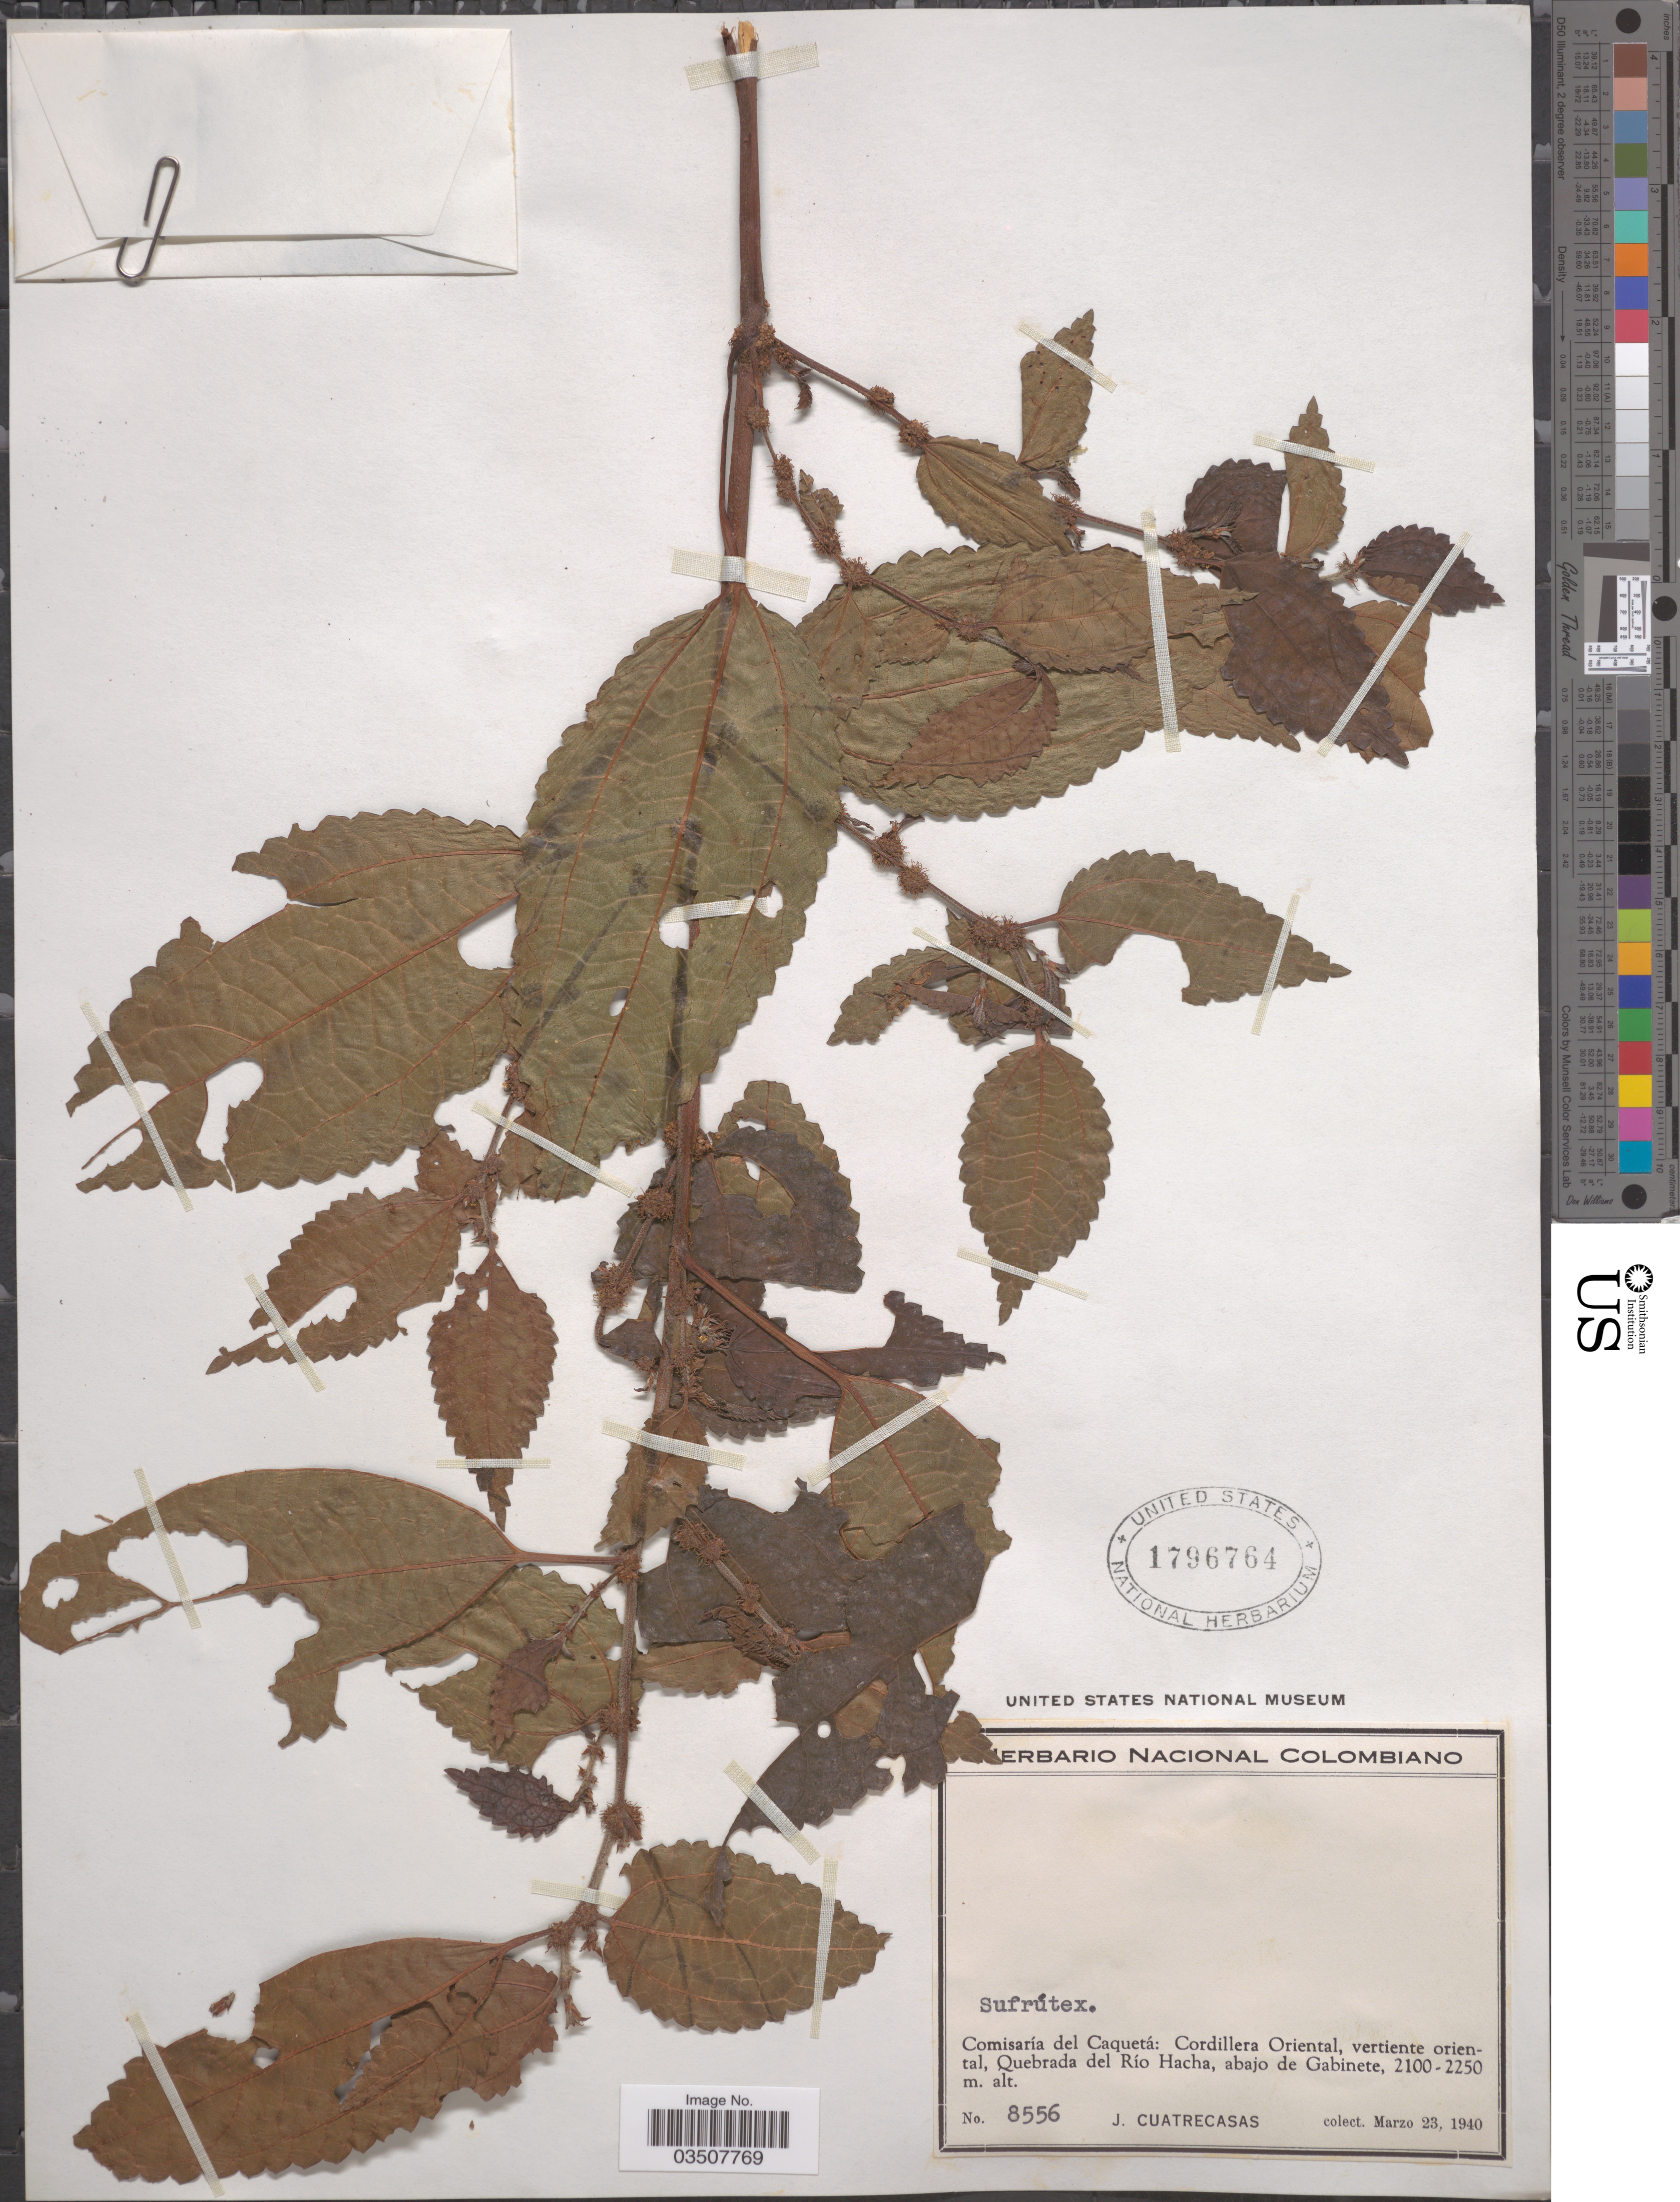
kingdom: Plantae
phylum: Tracheophyta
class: Magnoliopsida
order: Rosales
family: Urticaceae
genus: Boehmeria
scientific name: Boehmeria sp.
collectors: J. Cuatrecasas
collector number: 8556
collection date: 1940-03-23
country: Colombia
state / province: Caquetá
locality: Comisaría del Caquetá: Cordillera Oriental, vertiente oriental, Quebrada del Río Hacha, abajo de Gabinete.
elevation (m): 2100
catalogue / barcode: US 1796764